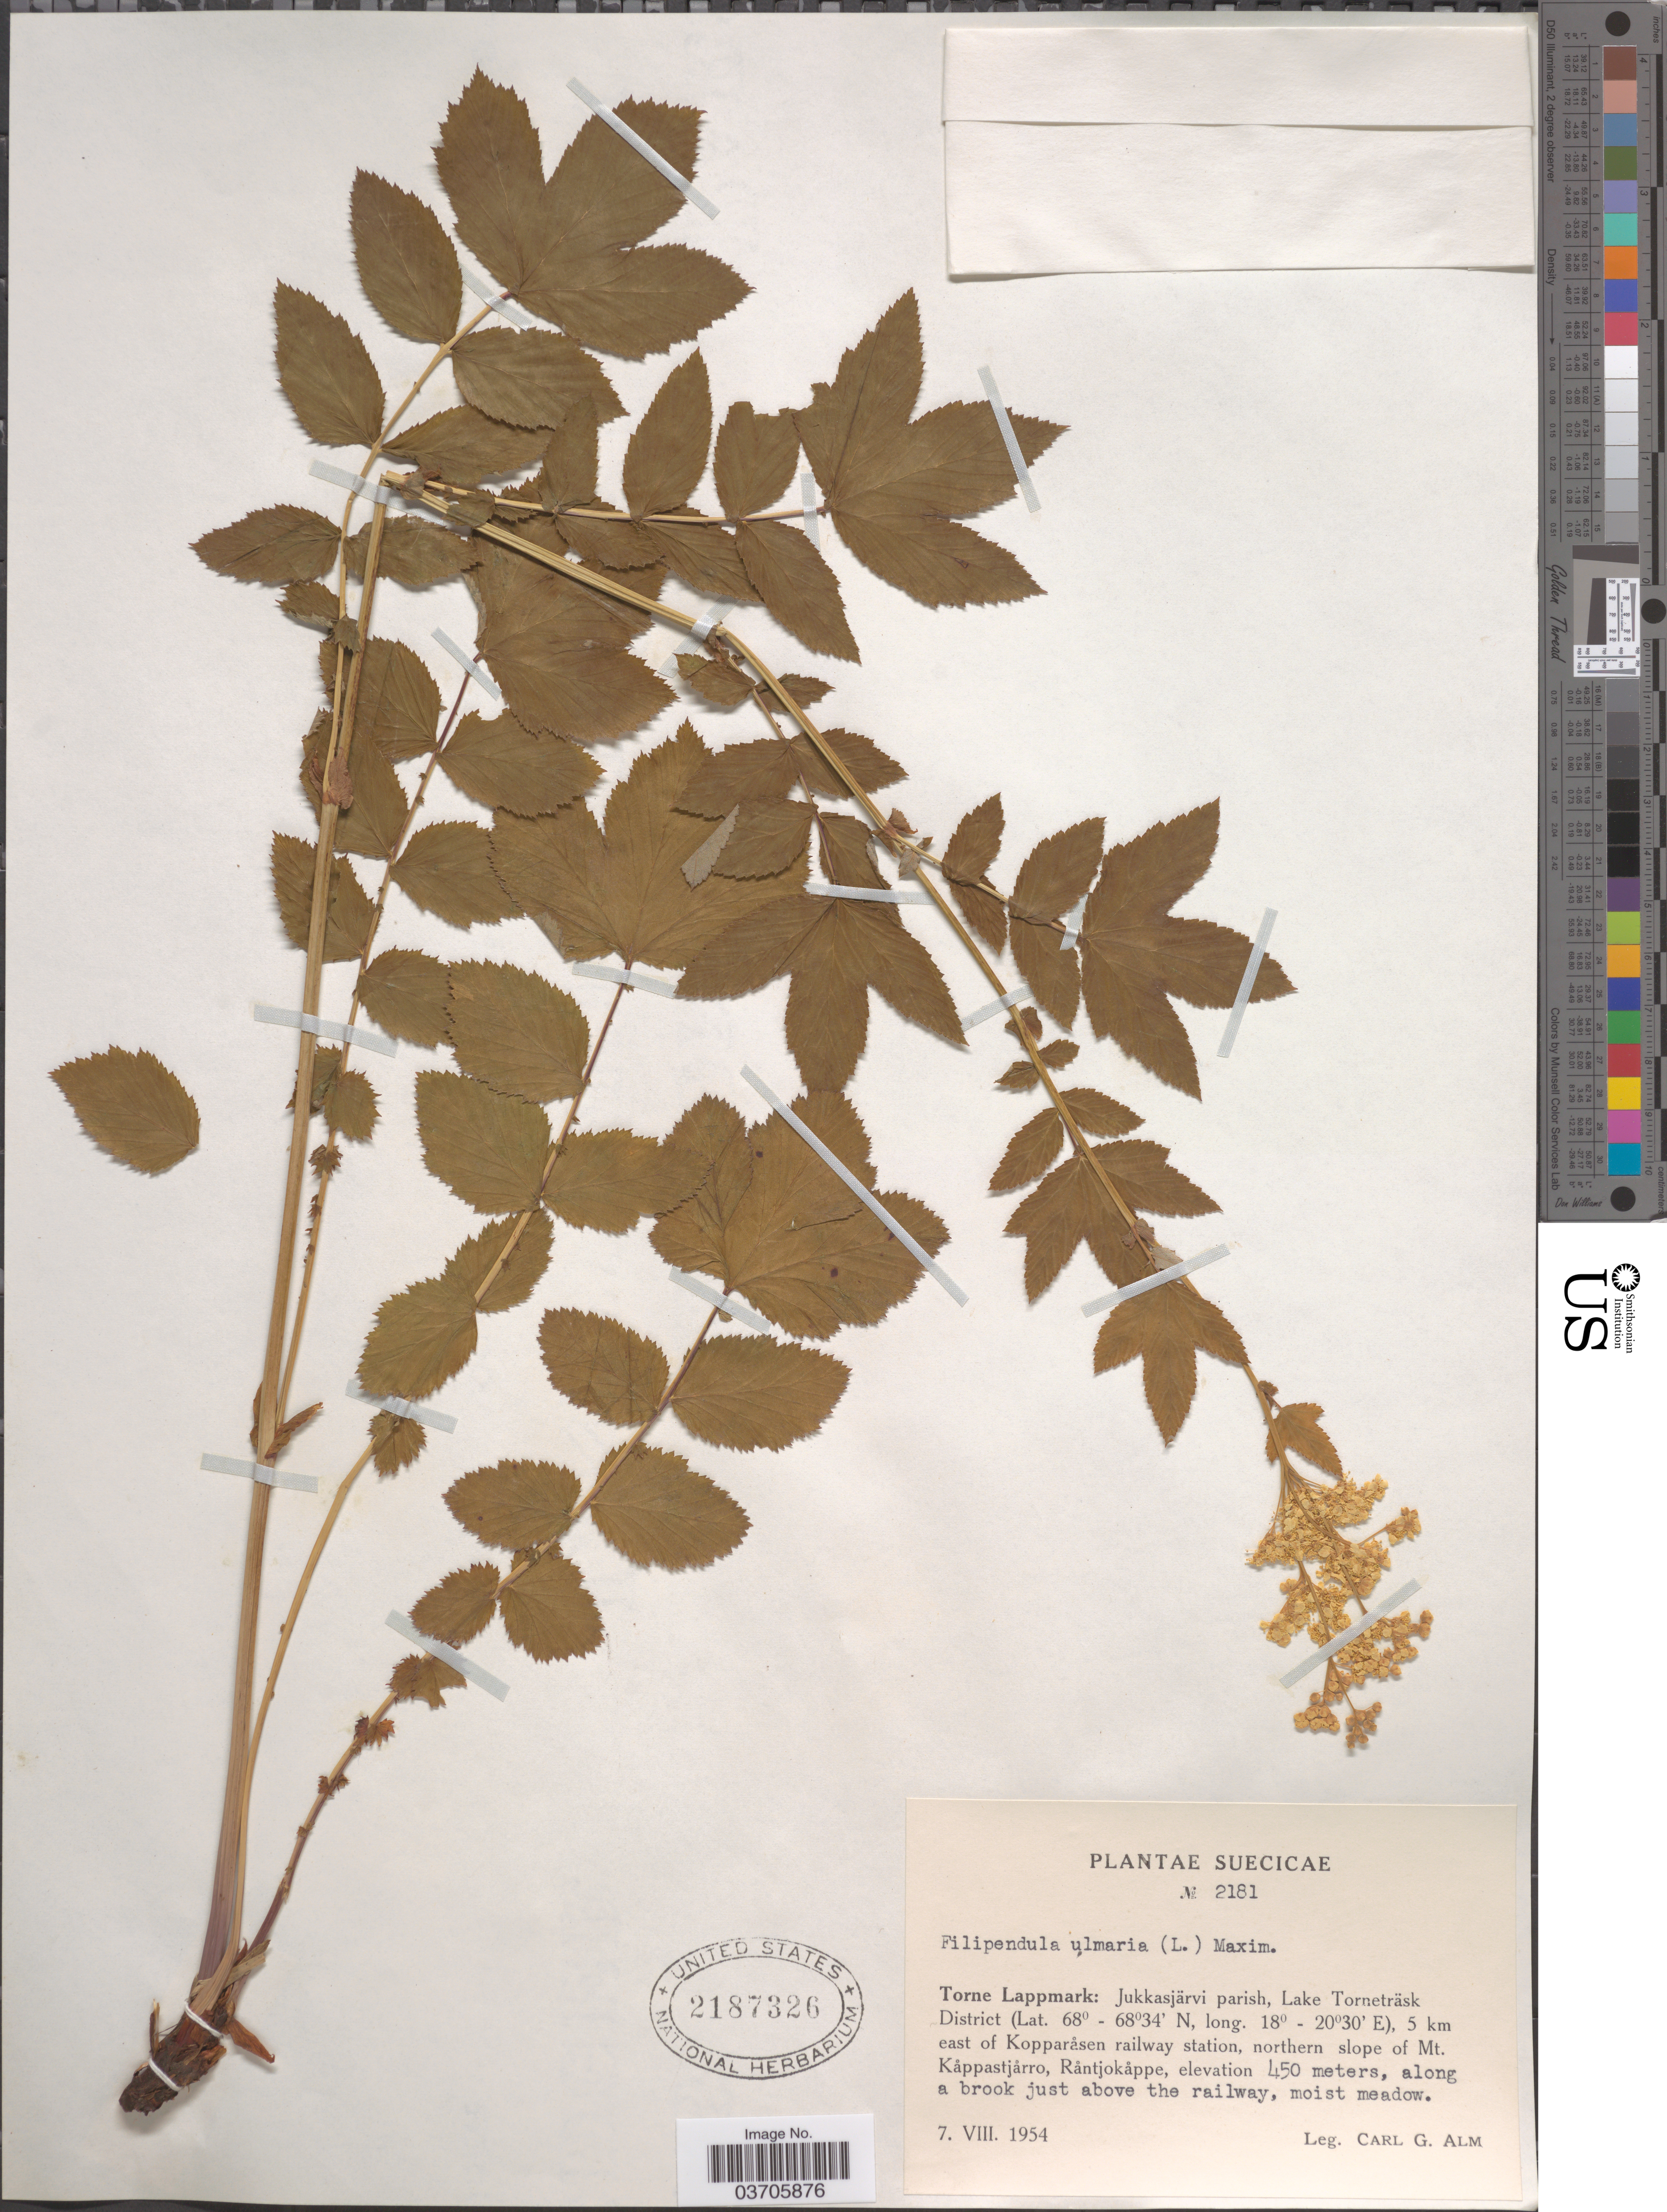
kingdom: Plantae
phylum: Tracheophyta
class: Magnoliopsida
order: Rosales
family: Rosaceae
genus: Filipendula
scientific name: Filipendula ulmaria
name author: (L.) Maxim.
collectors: C. G. Alm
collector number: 2181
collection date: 1954-08-07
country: Sweden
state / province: Norrbotten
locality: Suecicae. Torne Lappmark: Jukkasjärvi parish, Lake Torneträsk District, 5 km east of Kopparåsen railay station, northern slope of Mt. Kåppastjårro, Råntjokåppe.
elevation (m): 450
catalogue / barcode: US 2187326